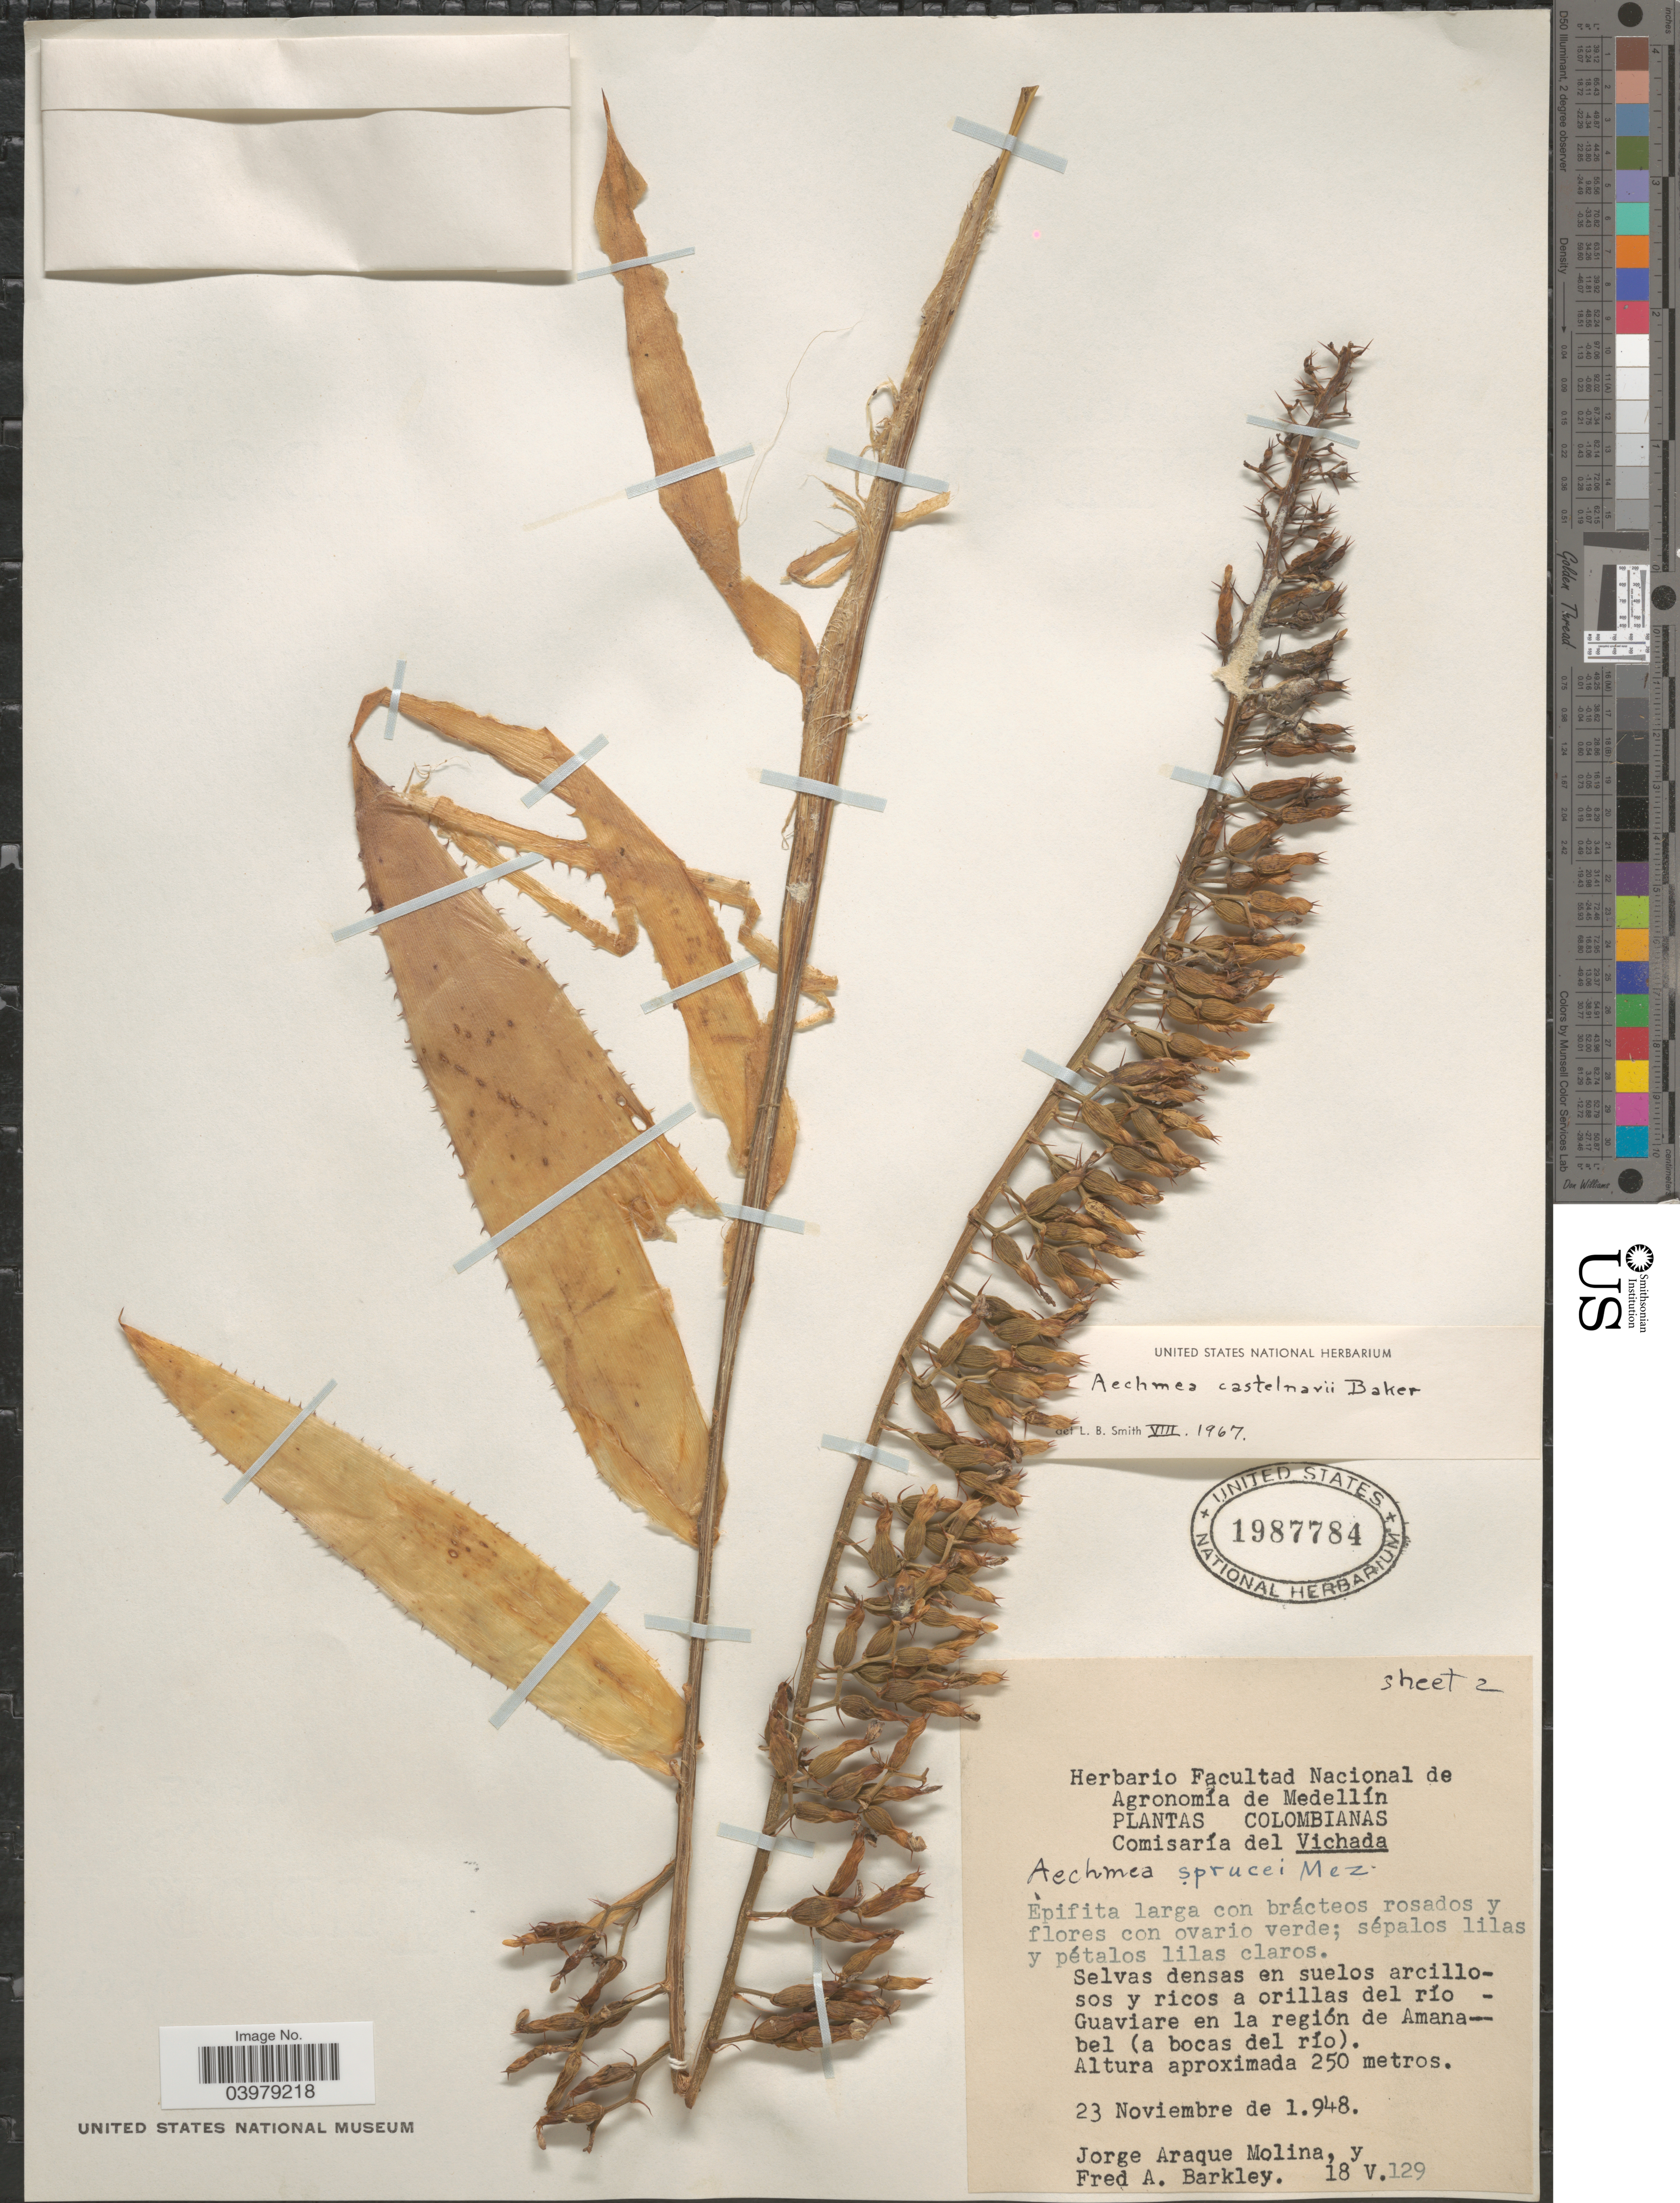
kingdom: Plantae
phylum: Tracheophyta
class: Liliopsida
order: Poales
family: Bromeliaceae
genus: Aechmea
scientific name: Aechmea castelnavii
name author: Baker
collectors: J. Araque Molina & F. A. Barkley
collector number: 18V129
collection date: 1948-11-23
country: Colombia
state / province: Vichada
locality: Comisaría del Vichada. Selvas densas en suelos arcillosos y ricos a orillas del río - Guaviare en la región de Amanabel (a bocas del río).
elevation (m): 250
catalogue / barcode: US 1987784